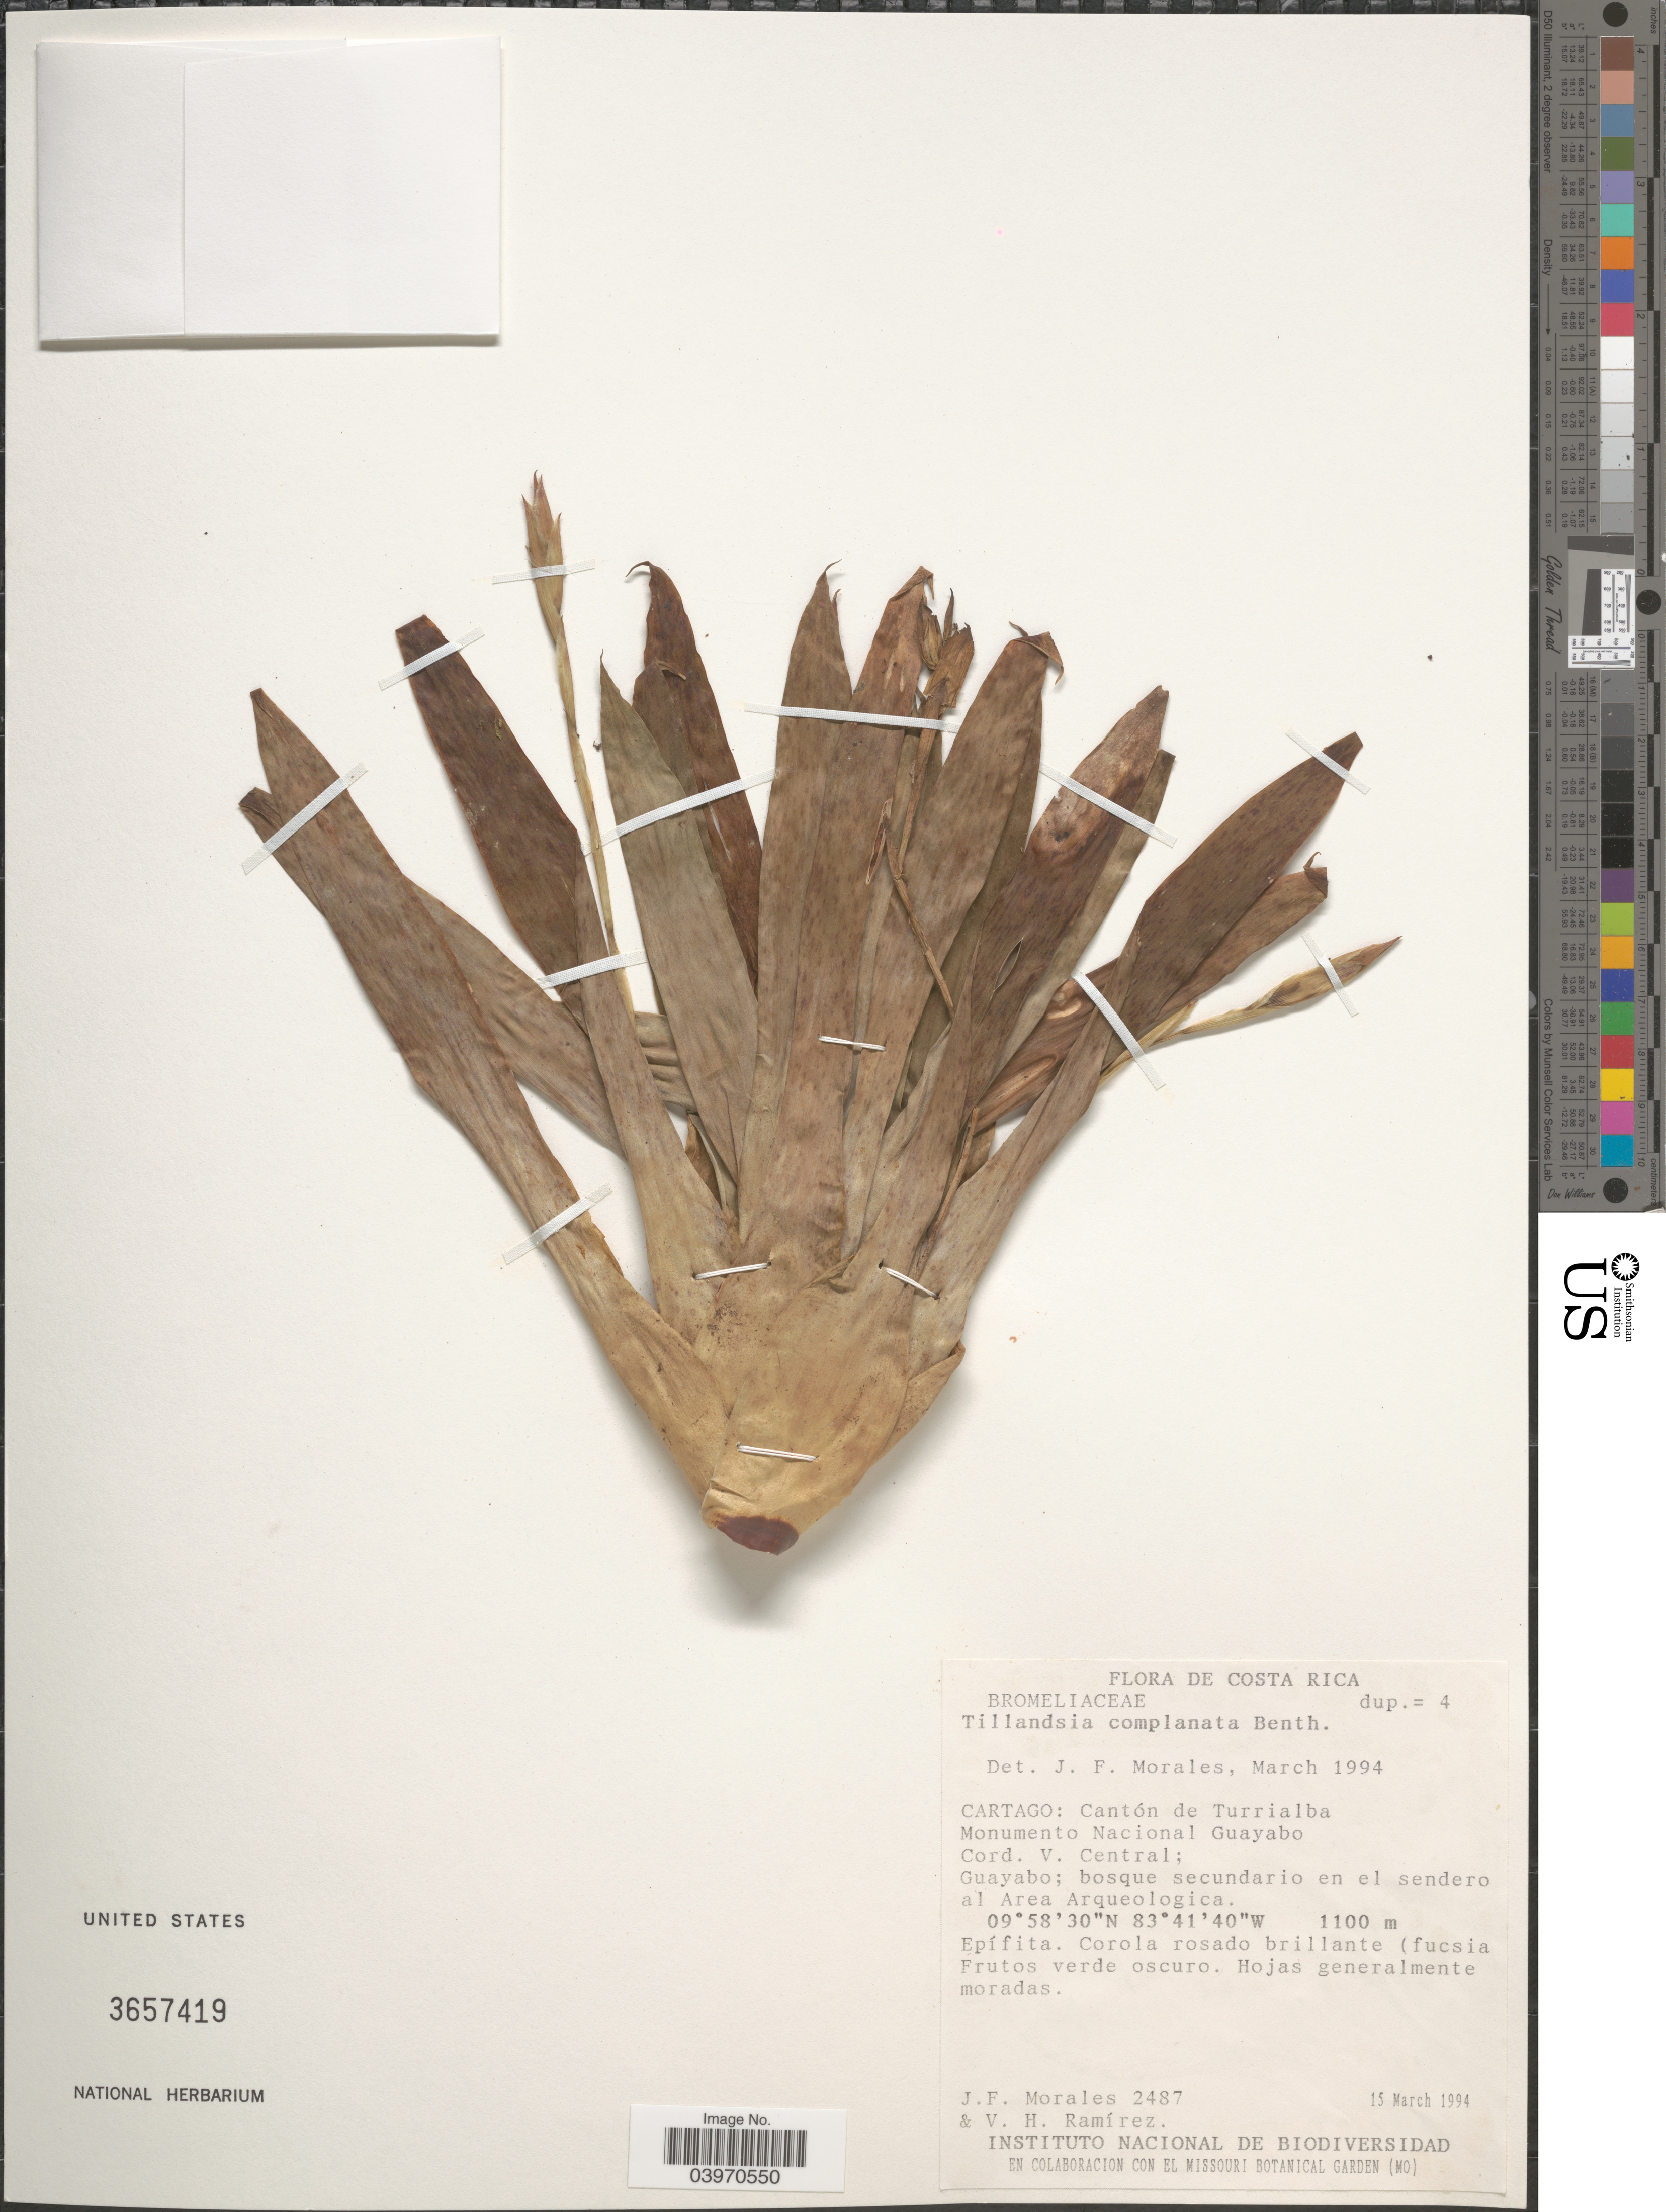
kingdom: Plantae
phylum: Tracheophyta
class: Liliopsida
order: Poales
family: Bromeliaceae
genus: Tillandsia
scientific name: Tillandsia complanata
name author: Benth.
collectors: J. Morales & V. H. Wong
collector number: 2487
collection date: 1994-03-15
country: Costa Rica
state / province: Cartago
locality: Cantón de Turrialba. Monumento Nacional Guayabo. Cord. V. Central; Guayabo; bosque secundario en el sendero al Area Arqueologica.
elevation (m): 1100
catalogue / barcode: US 3657419